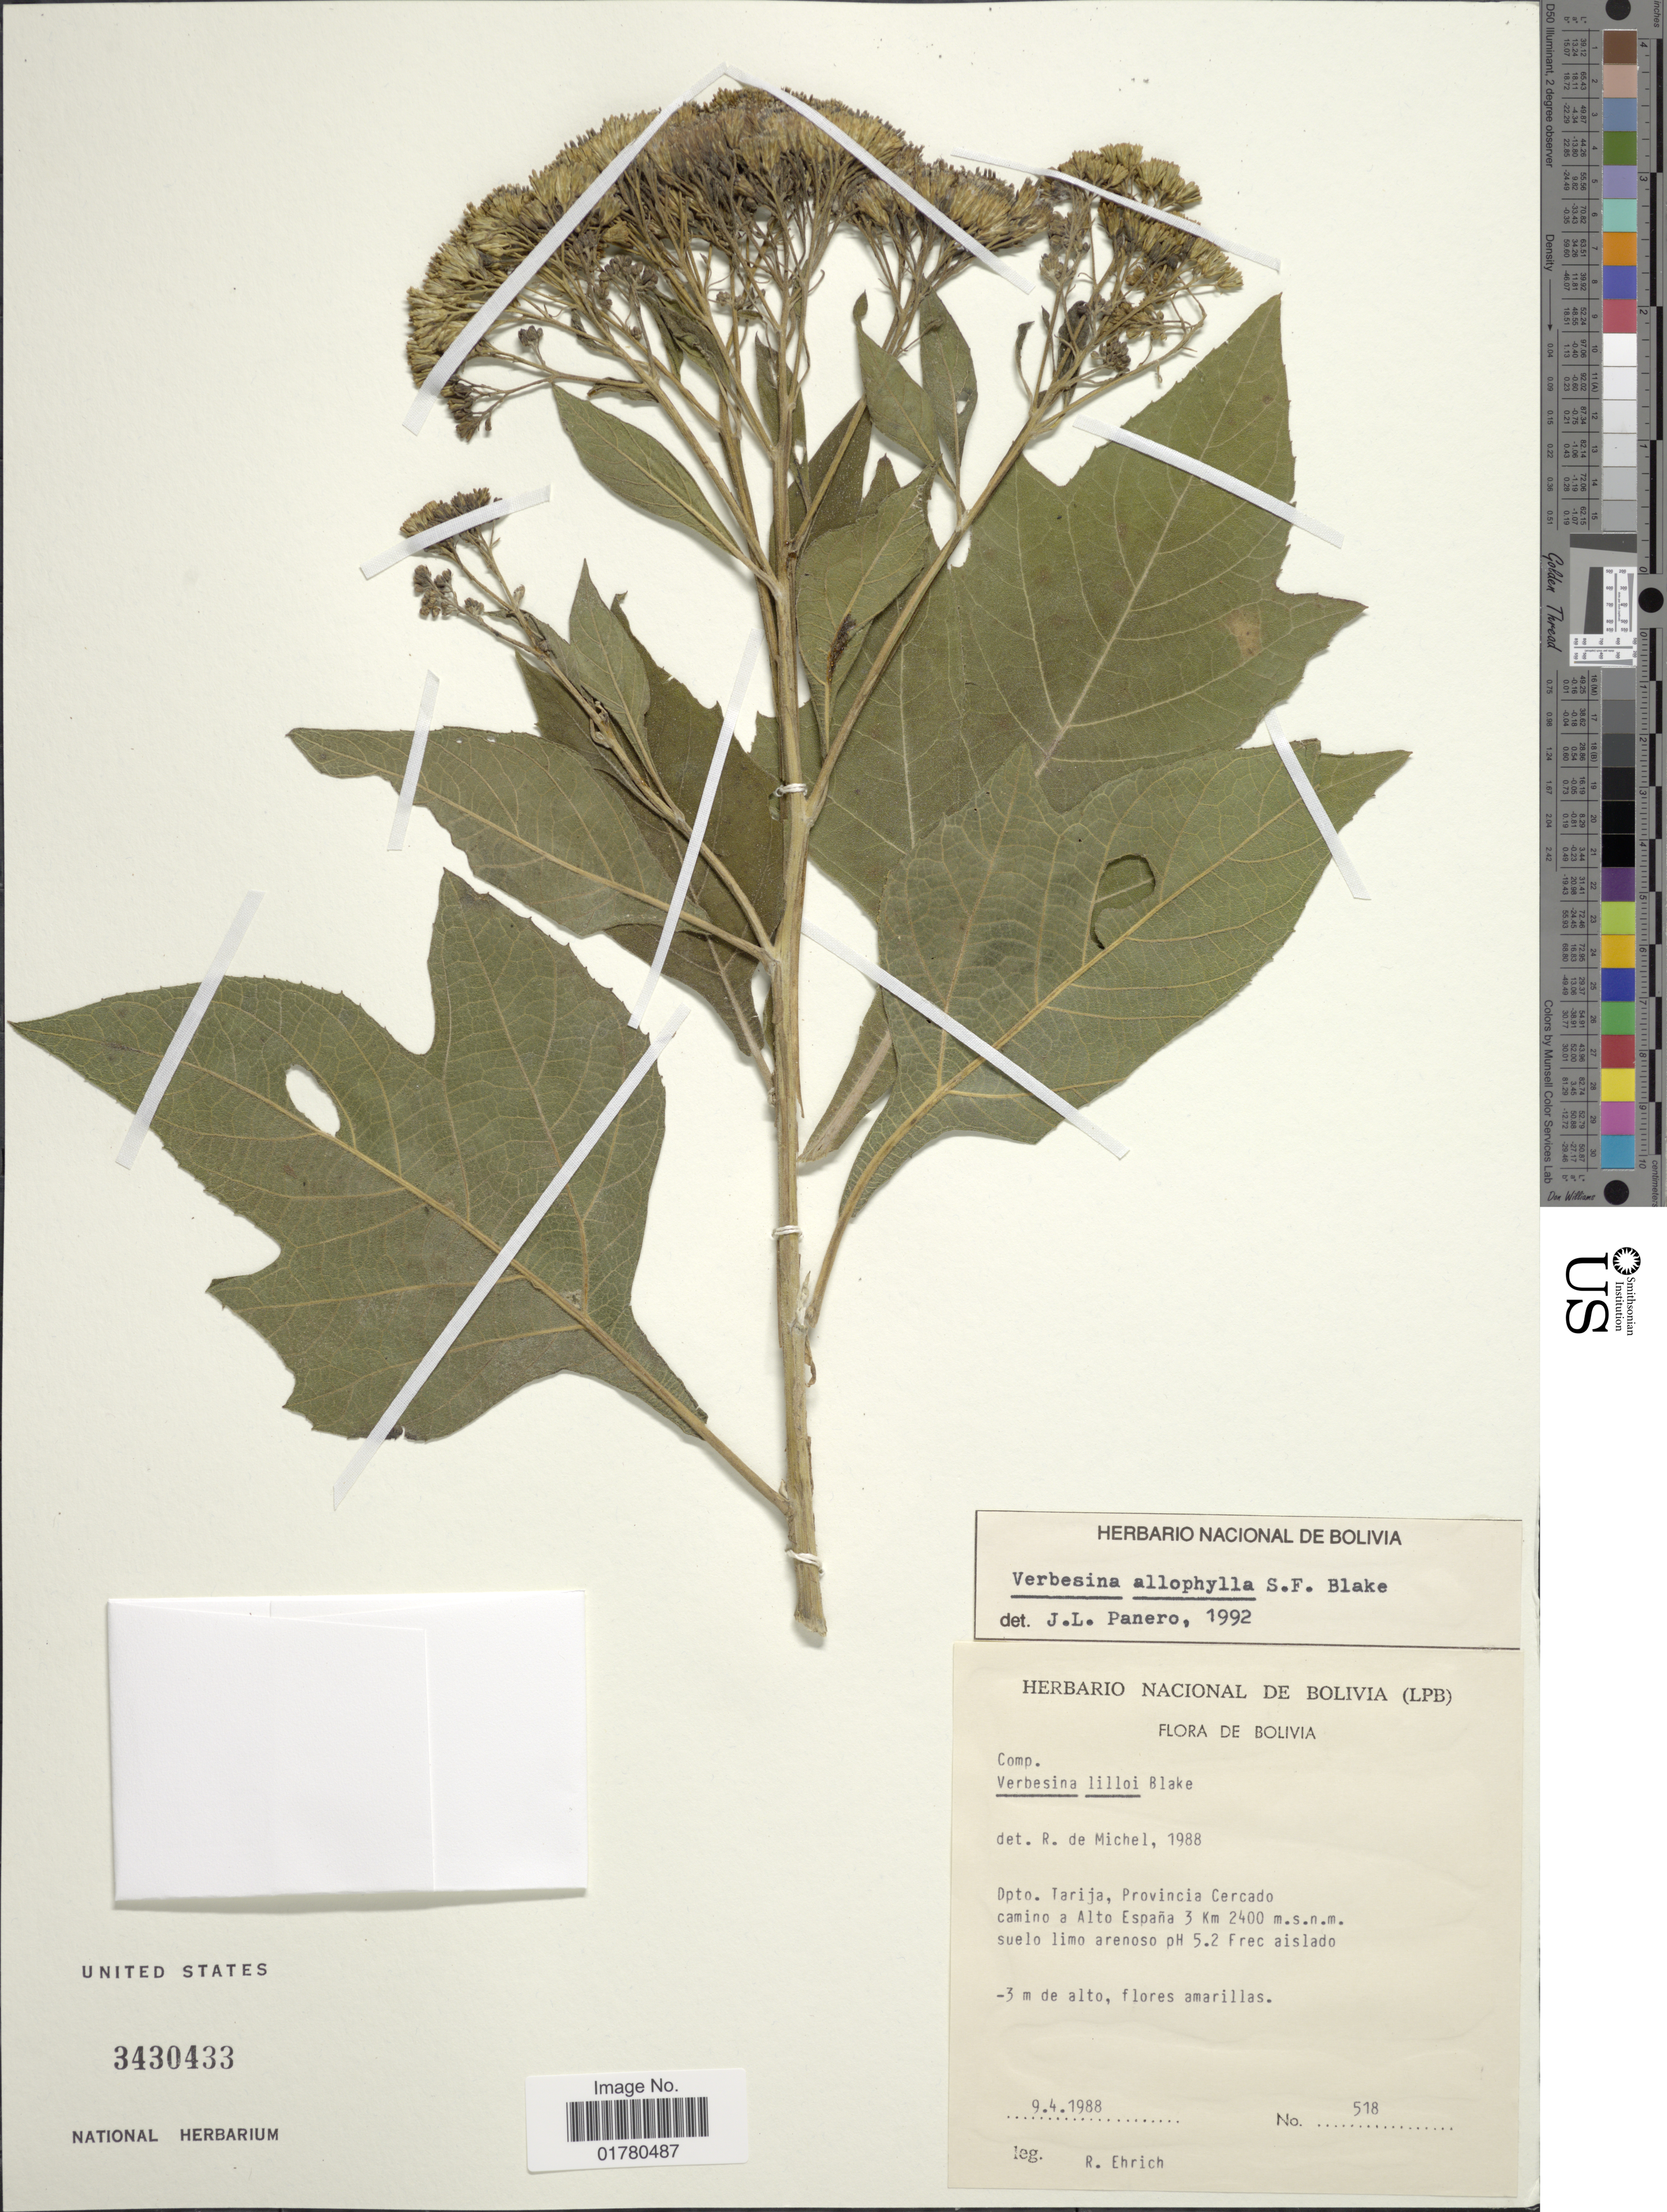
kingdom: Plantae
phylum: Tracheophyta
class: Magnoliopsida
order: Asterales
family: Asteraceae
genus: Verbesina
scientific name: Verbesina allophylla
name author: Blake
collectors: R. Ehrich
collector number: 518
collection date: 1988-04-09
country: Bolivia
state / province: Tarija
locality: Depto Tarija, Provincia Cercado caino a Alto Espeña 3km suelo limo arenoso pH 5.2 Frec aislado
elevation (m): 2400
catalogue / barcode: US 3430433